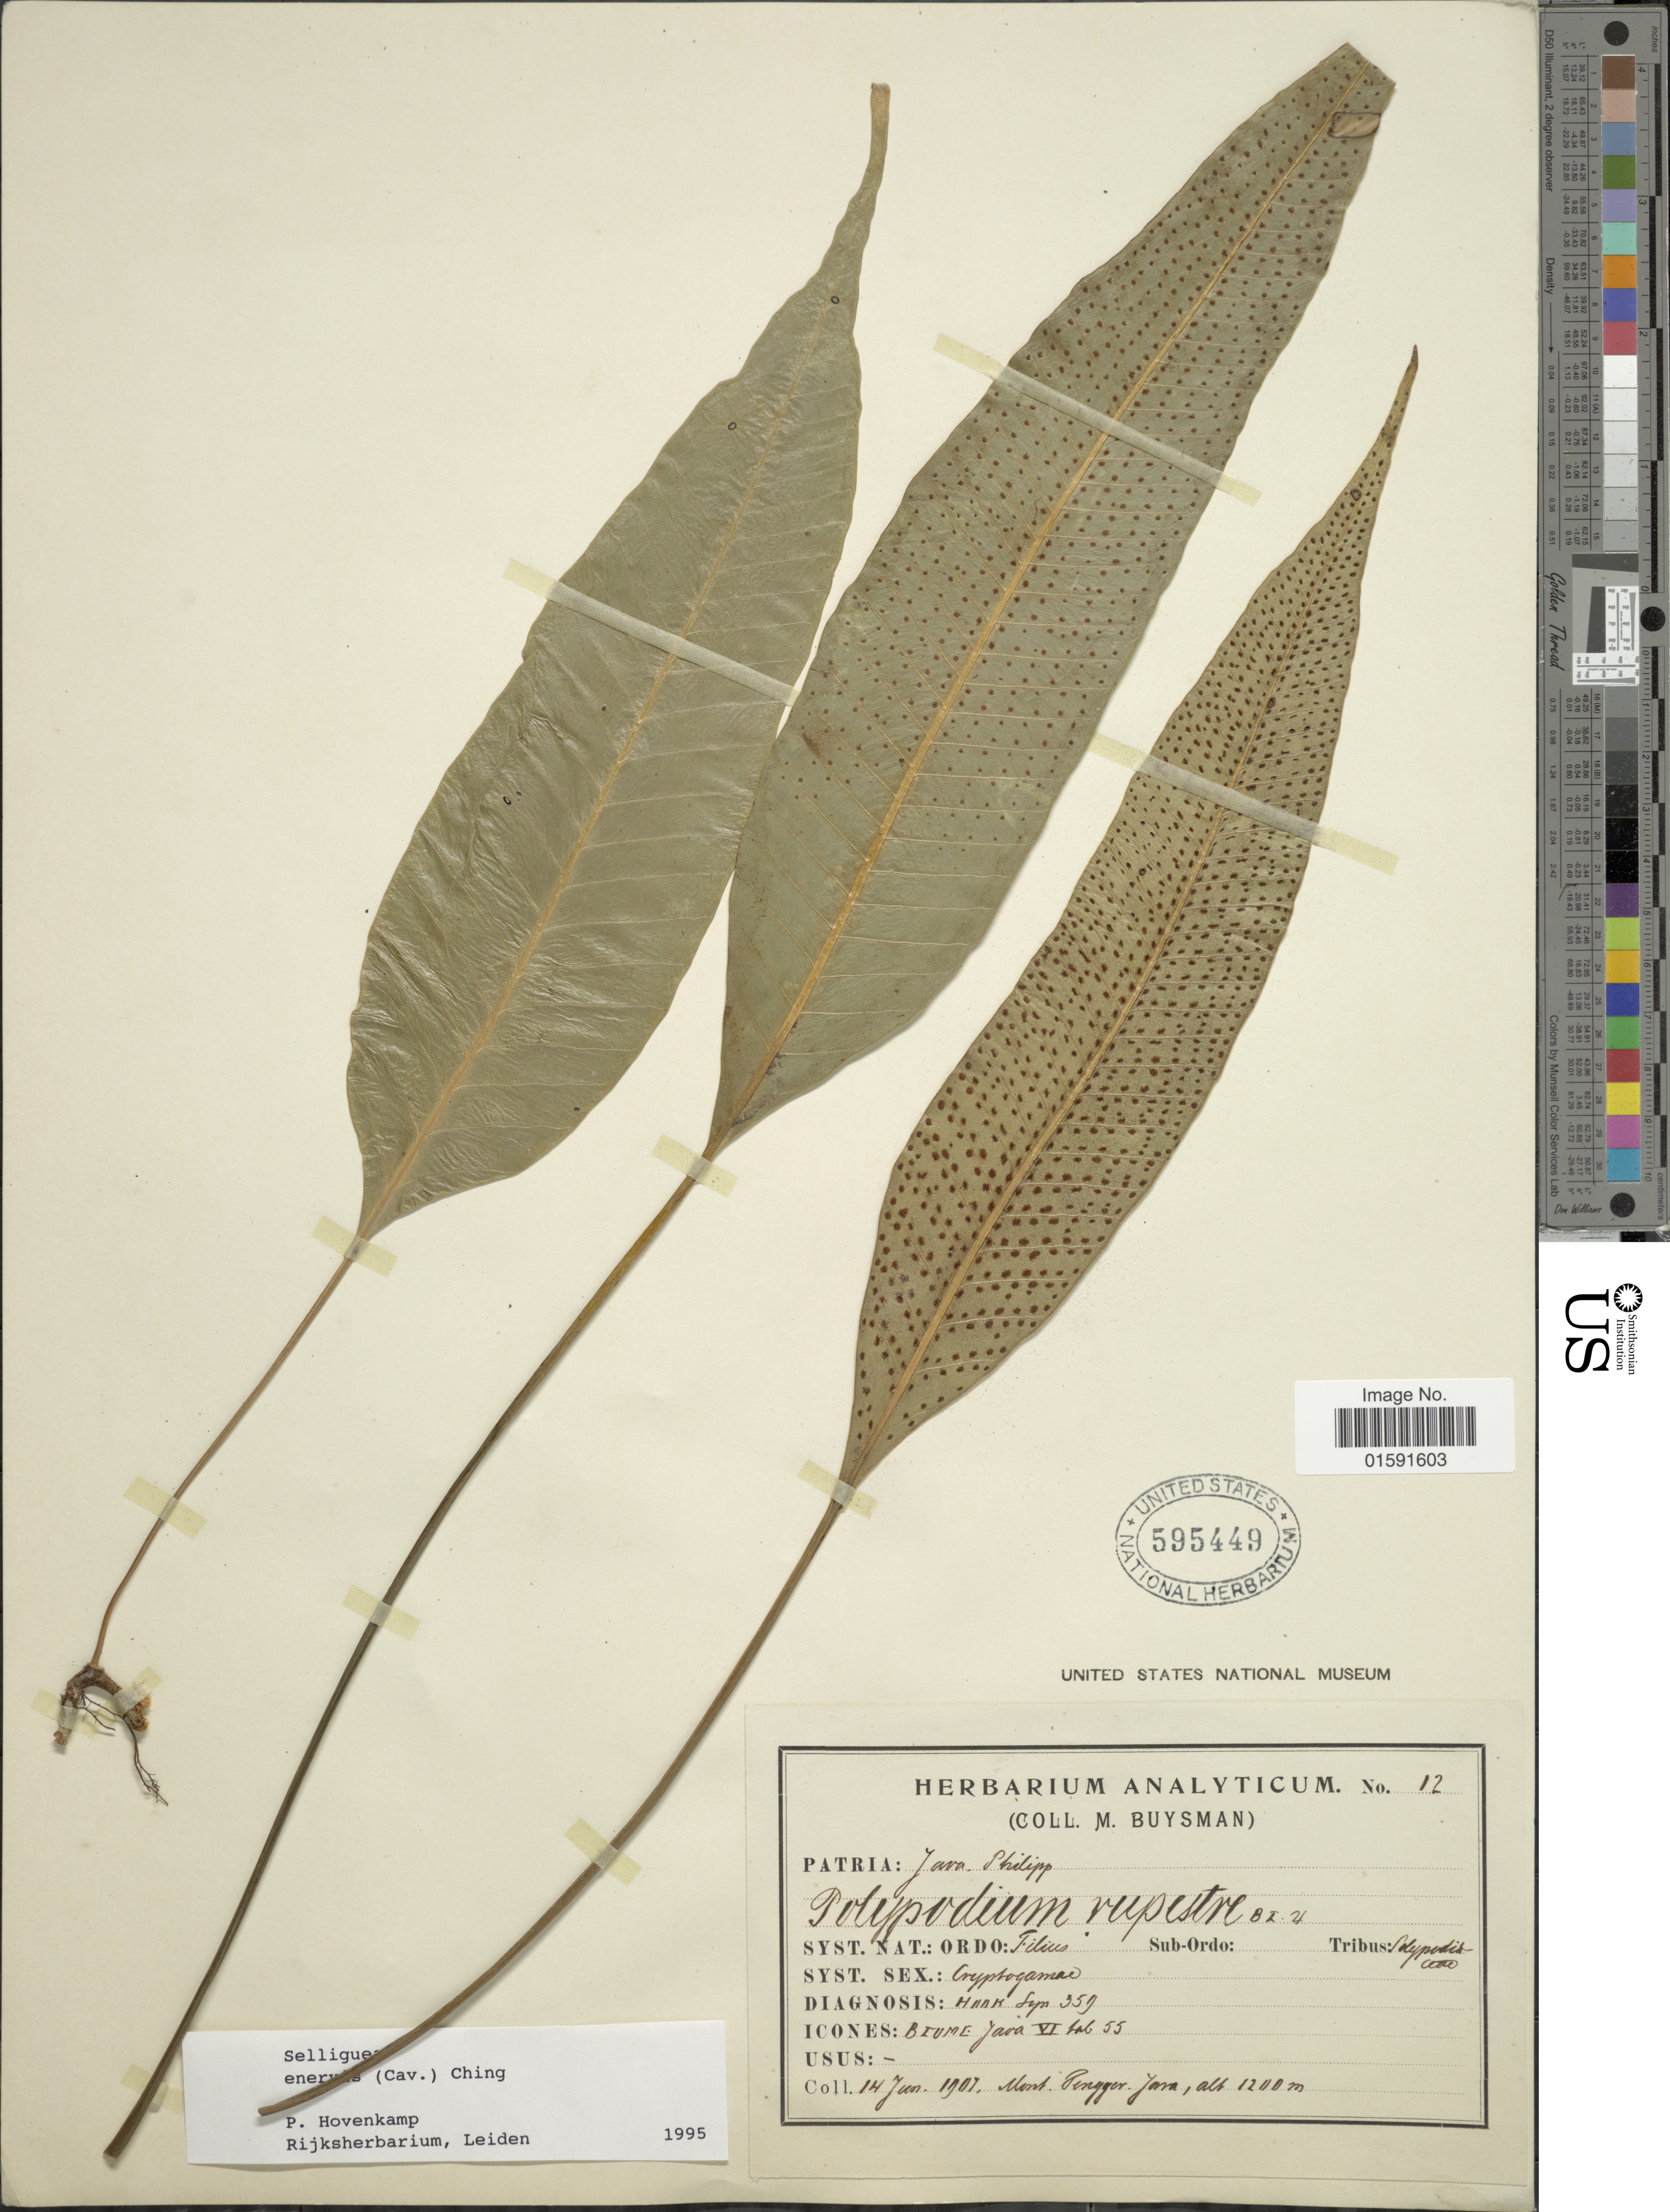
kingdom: Plantae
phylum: Tracheophyta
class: Polypodiopsida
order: Polypodiales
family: Polypodiaceae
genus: Selliguea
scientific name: Selliguea enervis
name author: (Cav.) Ching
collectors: M. Buysman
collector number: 12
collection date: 1907-06-14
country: Indonesia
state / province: Java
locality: Mont Pengger, Java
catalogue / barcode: US 595449